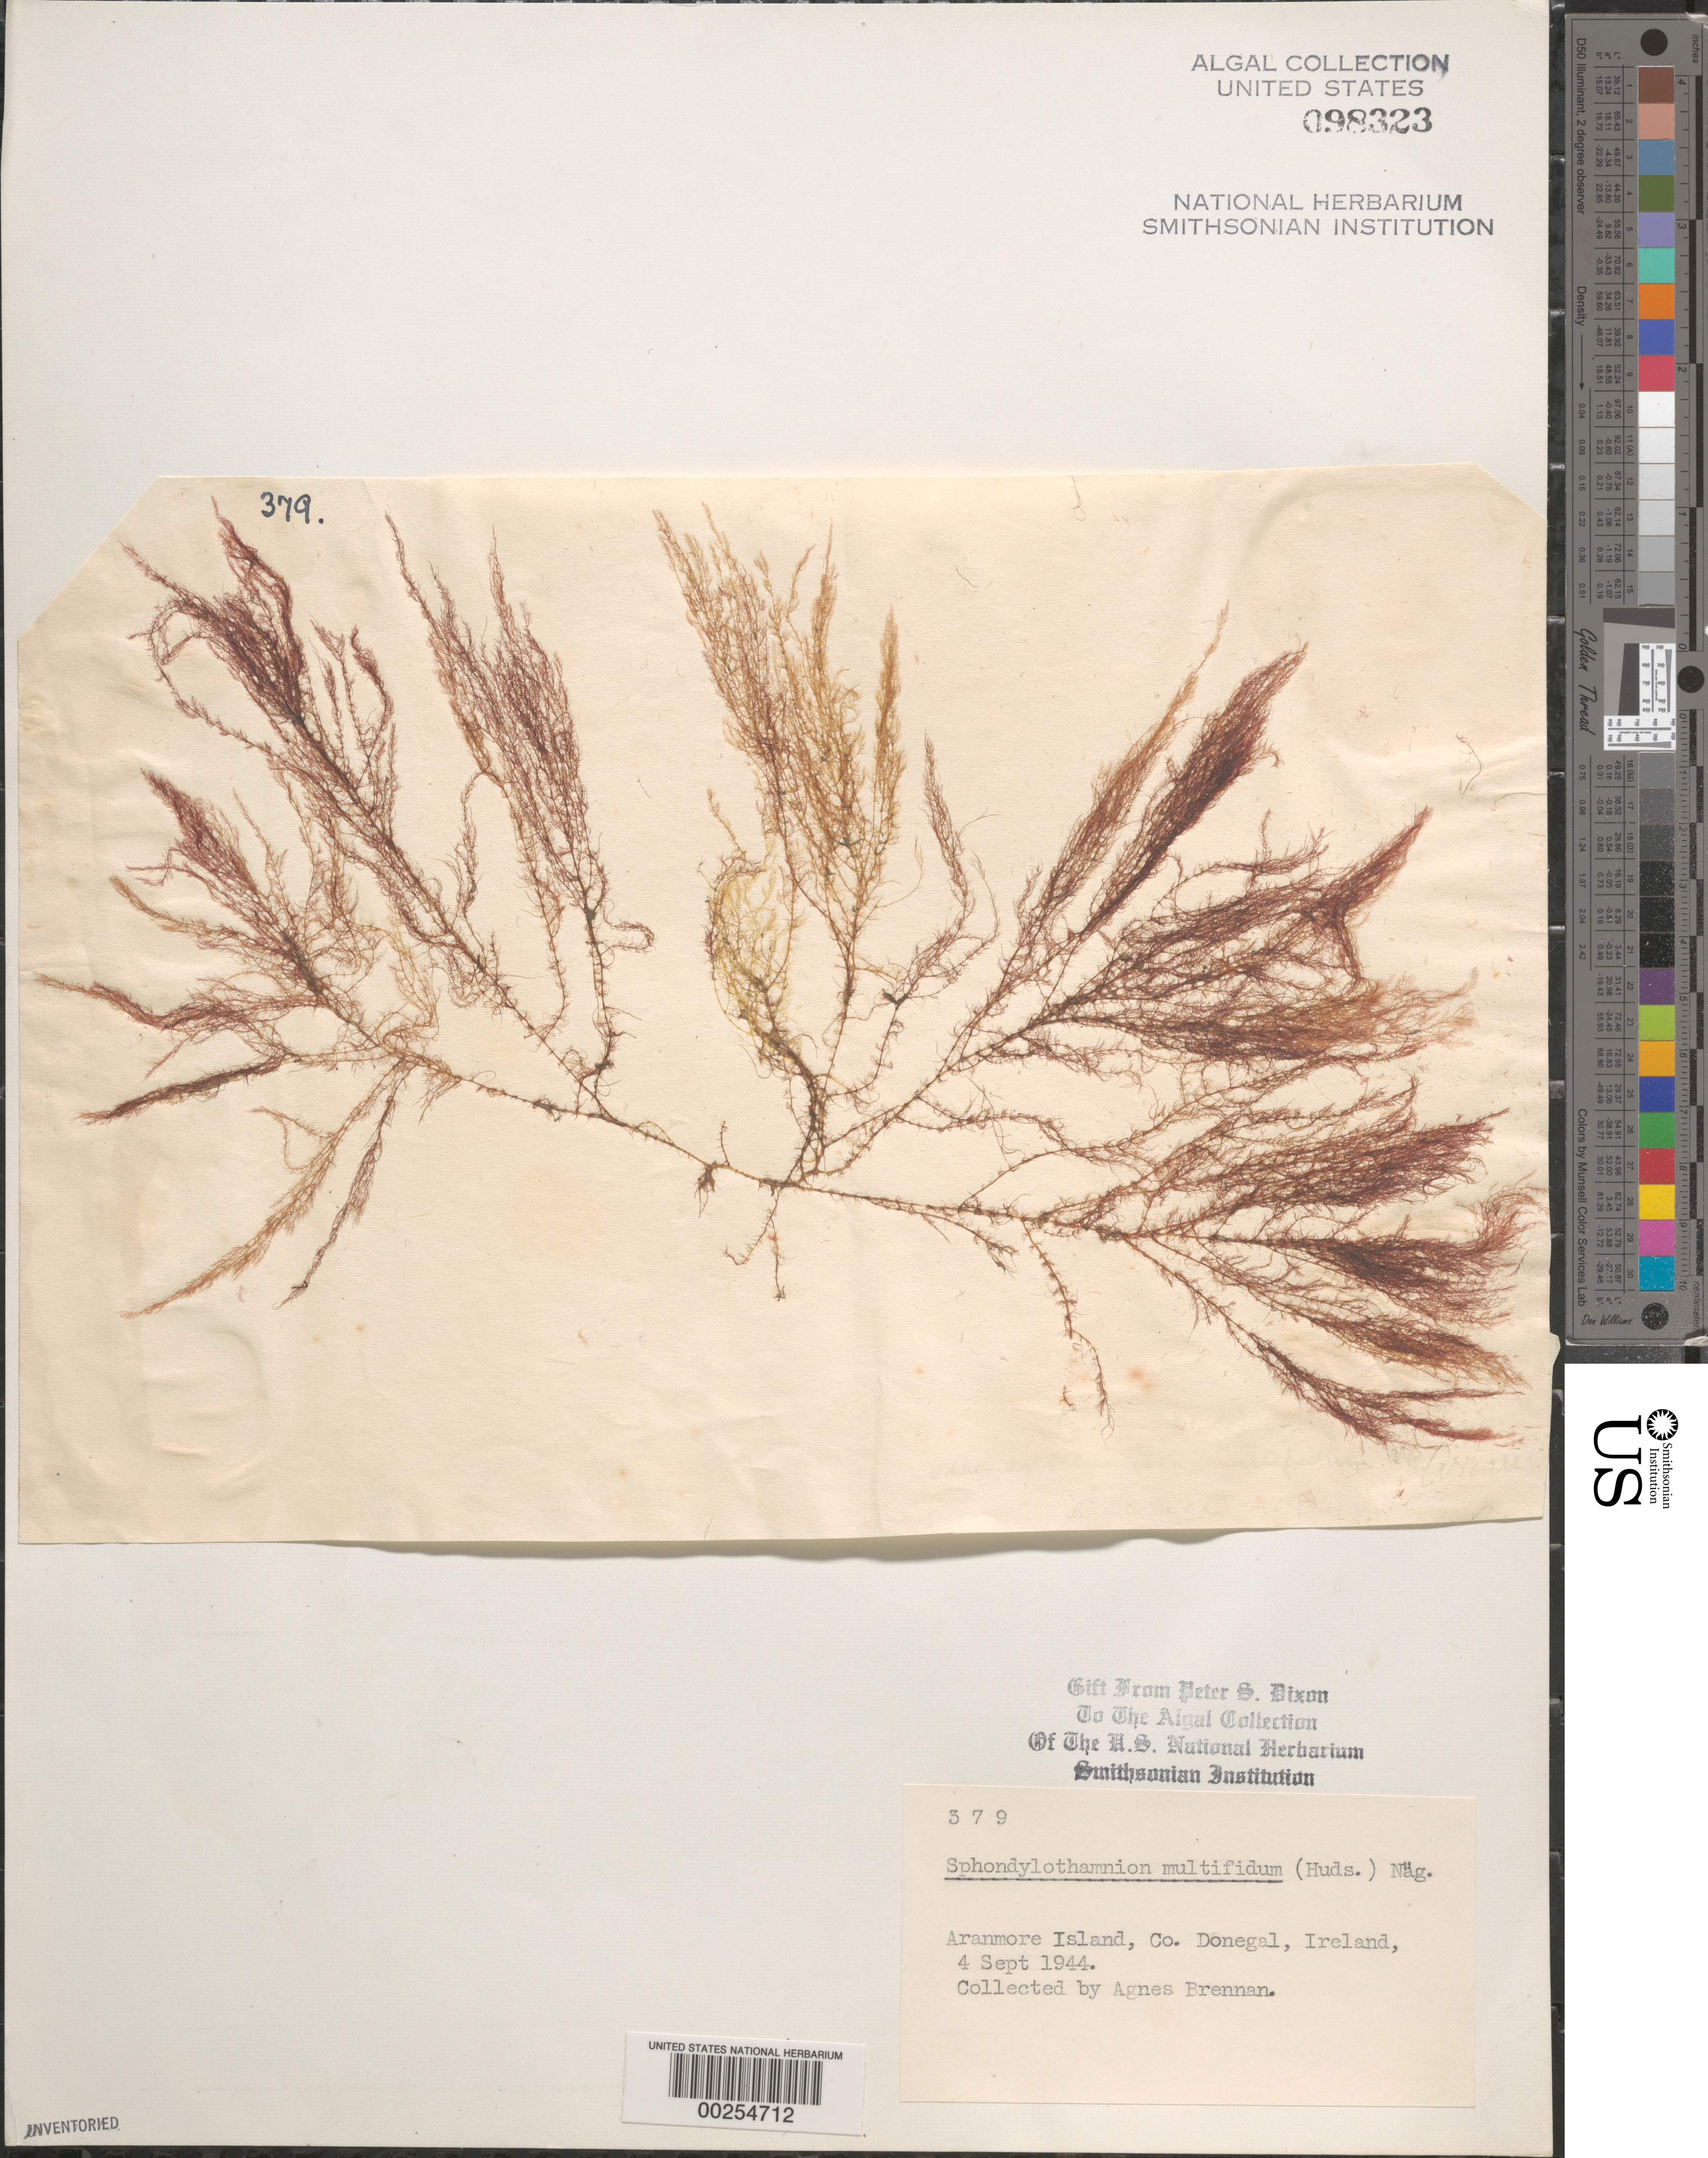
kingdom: Plantae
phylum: Rhodophyta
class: Florideophyceae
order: Ceramiales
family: Wrangeliaceae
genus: Sphondylothamnion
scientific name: Sphondylothamnion multifidum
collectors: A. Brennan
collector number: PSD 379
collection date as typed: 04 Sep 1944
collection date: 1944-09-04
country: Ireland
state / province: Ulster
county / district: Donegal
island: Aranmore Island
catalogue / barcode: US 98323